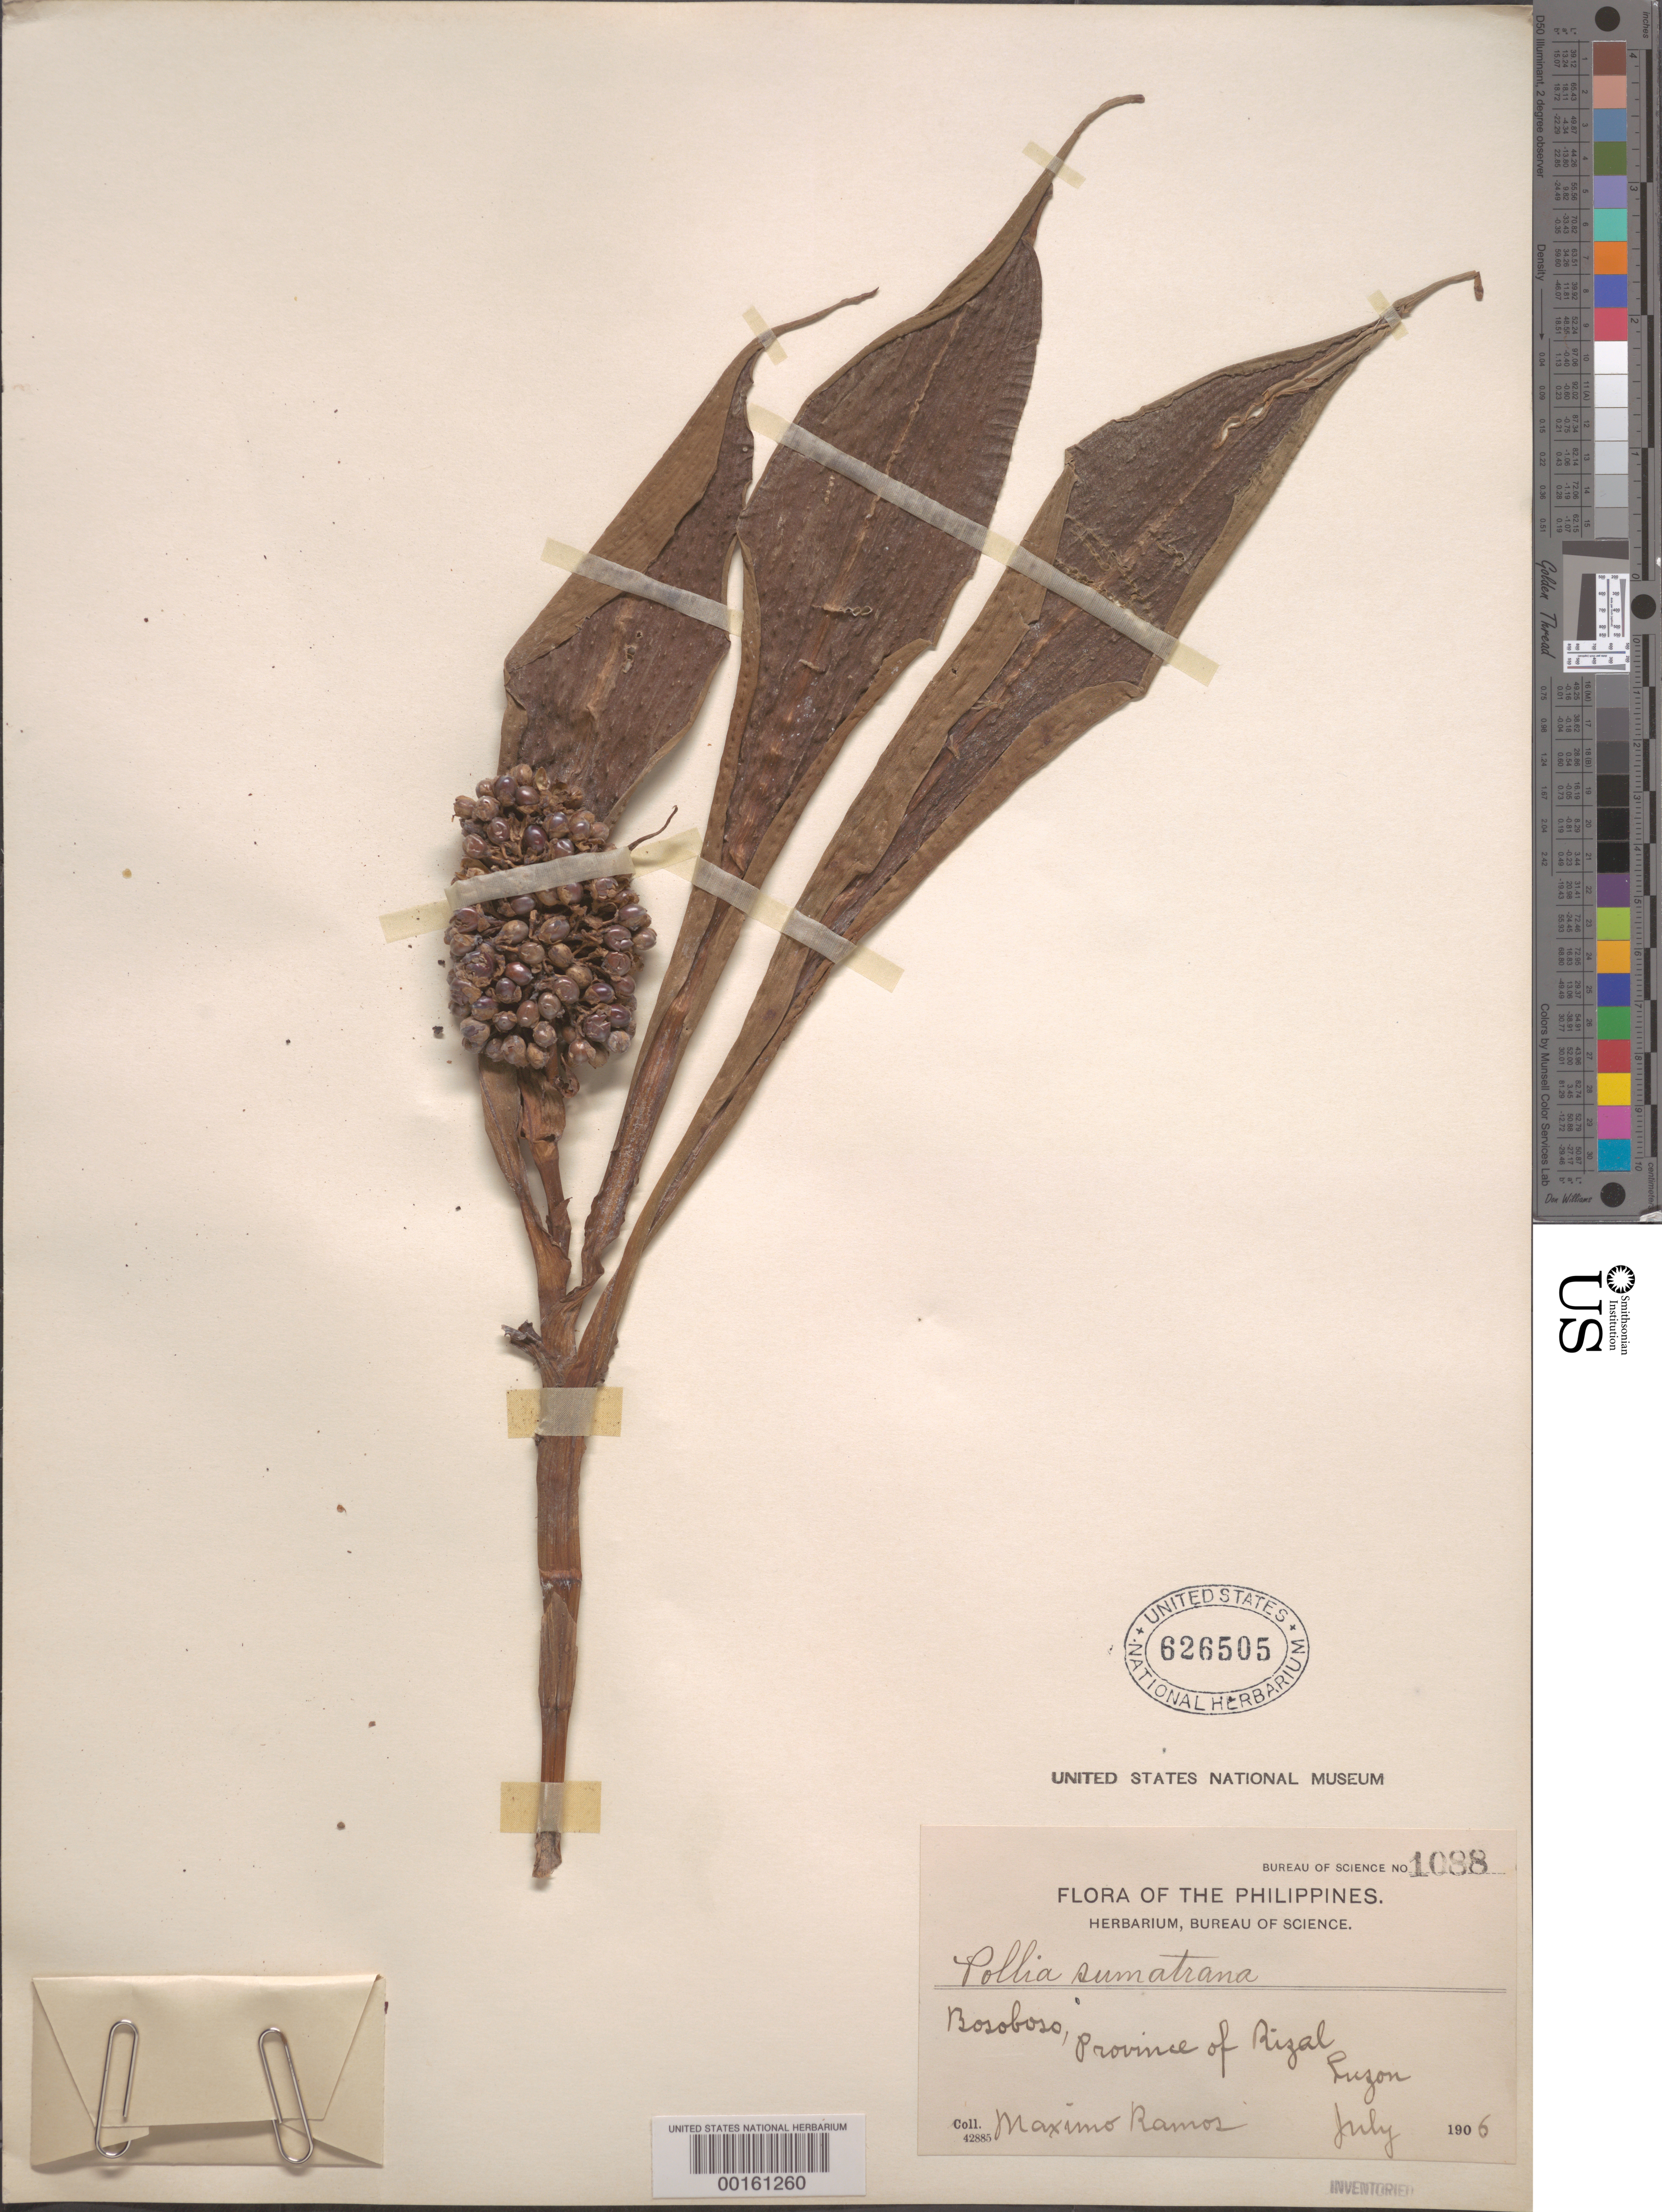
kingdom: Plantae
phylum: Tracheophyta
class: Liliopsida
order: Commelinales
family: Commelinaceae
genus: Pollia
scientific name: Pollia sumatrana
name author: Hassk.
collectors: M. Ramos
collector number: Bur. Sci. 1088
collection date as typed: Jul 1906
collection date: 1906-07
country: Philippines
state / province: Calabarzon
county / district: Rizal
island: Luzon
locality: Bosoboso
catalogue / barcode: US 626505